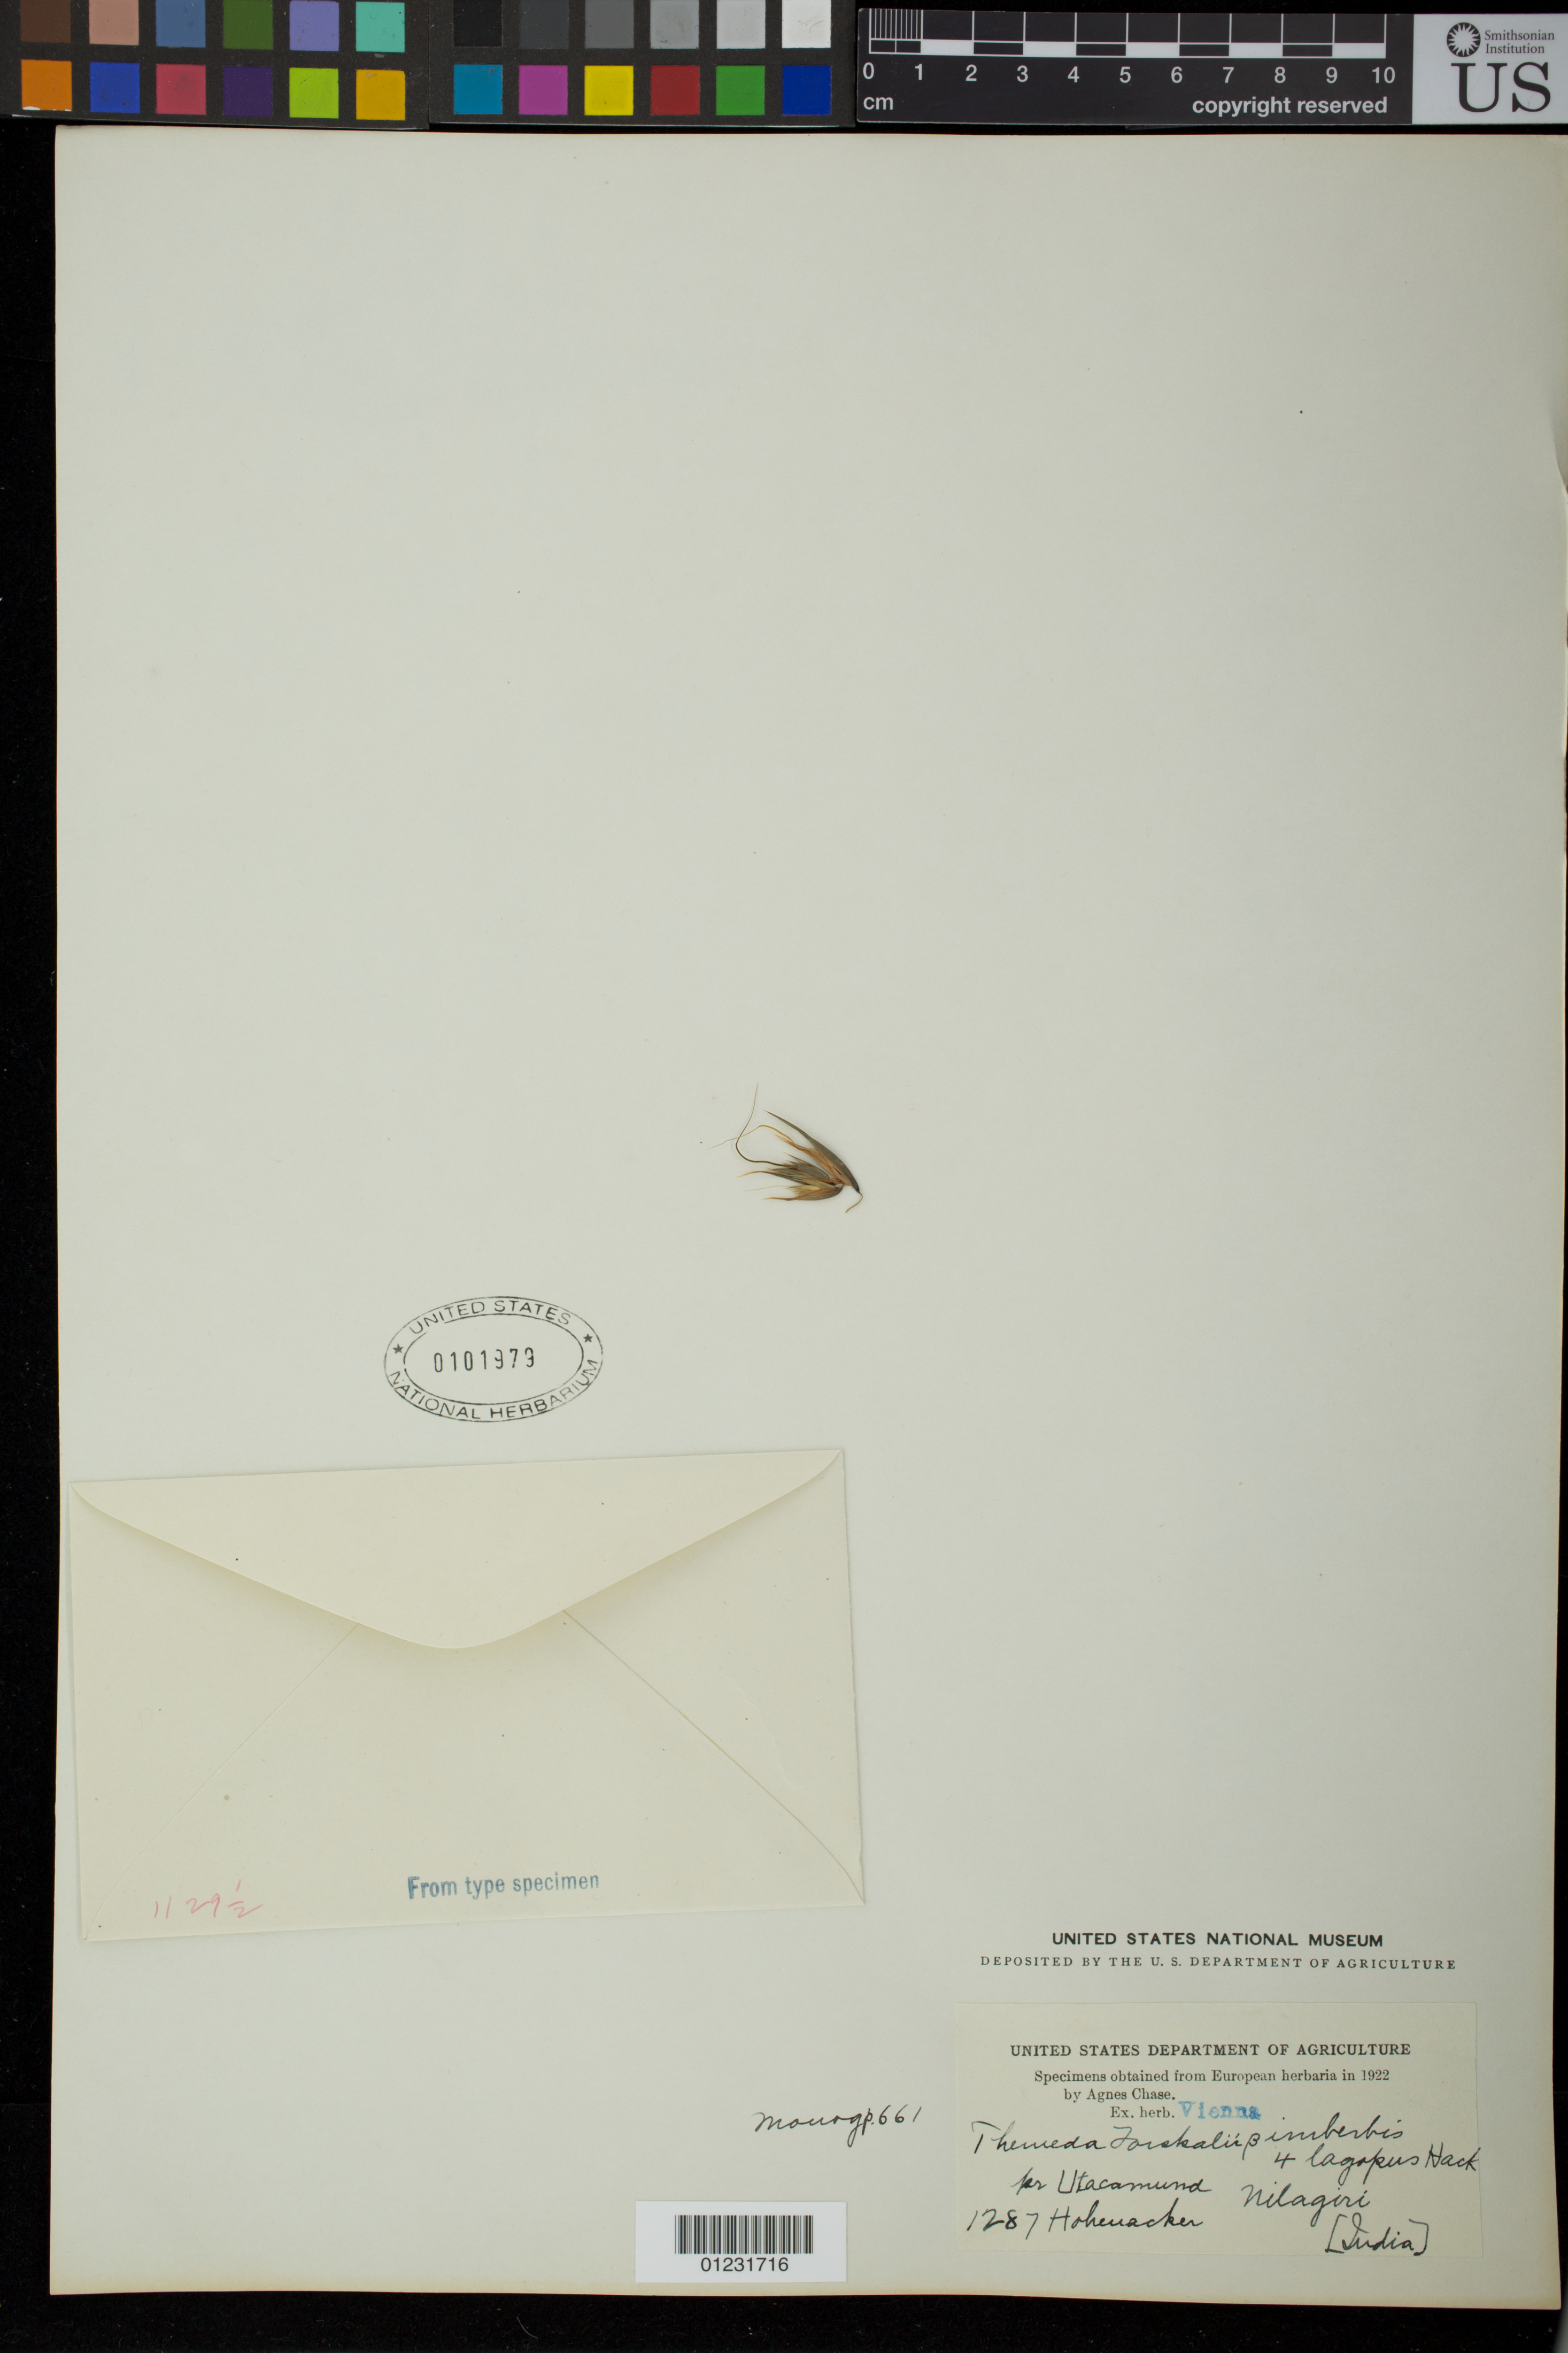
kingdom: Plantae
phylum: Tracheophyta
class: Liliopsida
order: Poales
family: Poaceae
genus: Themeda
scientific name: Themeda forskalii var. lagopus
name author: Hack.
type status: Type Collection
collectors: R. F. Hohenacker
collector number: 1287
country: India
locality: Ootacamund, Nilagiri.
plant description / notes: Fragmentary material of type specimen ex herb. Vienna.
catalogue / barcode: US 101979